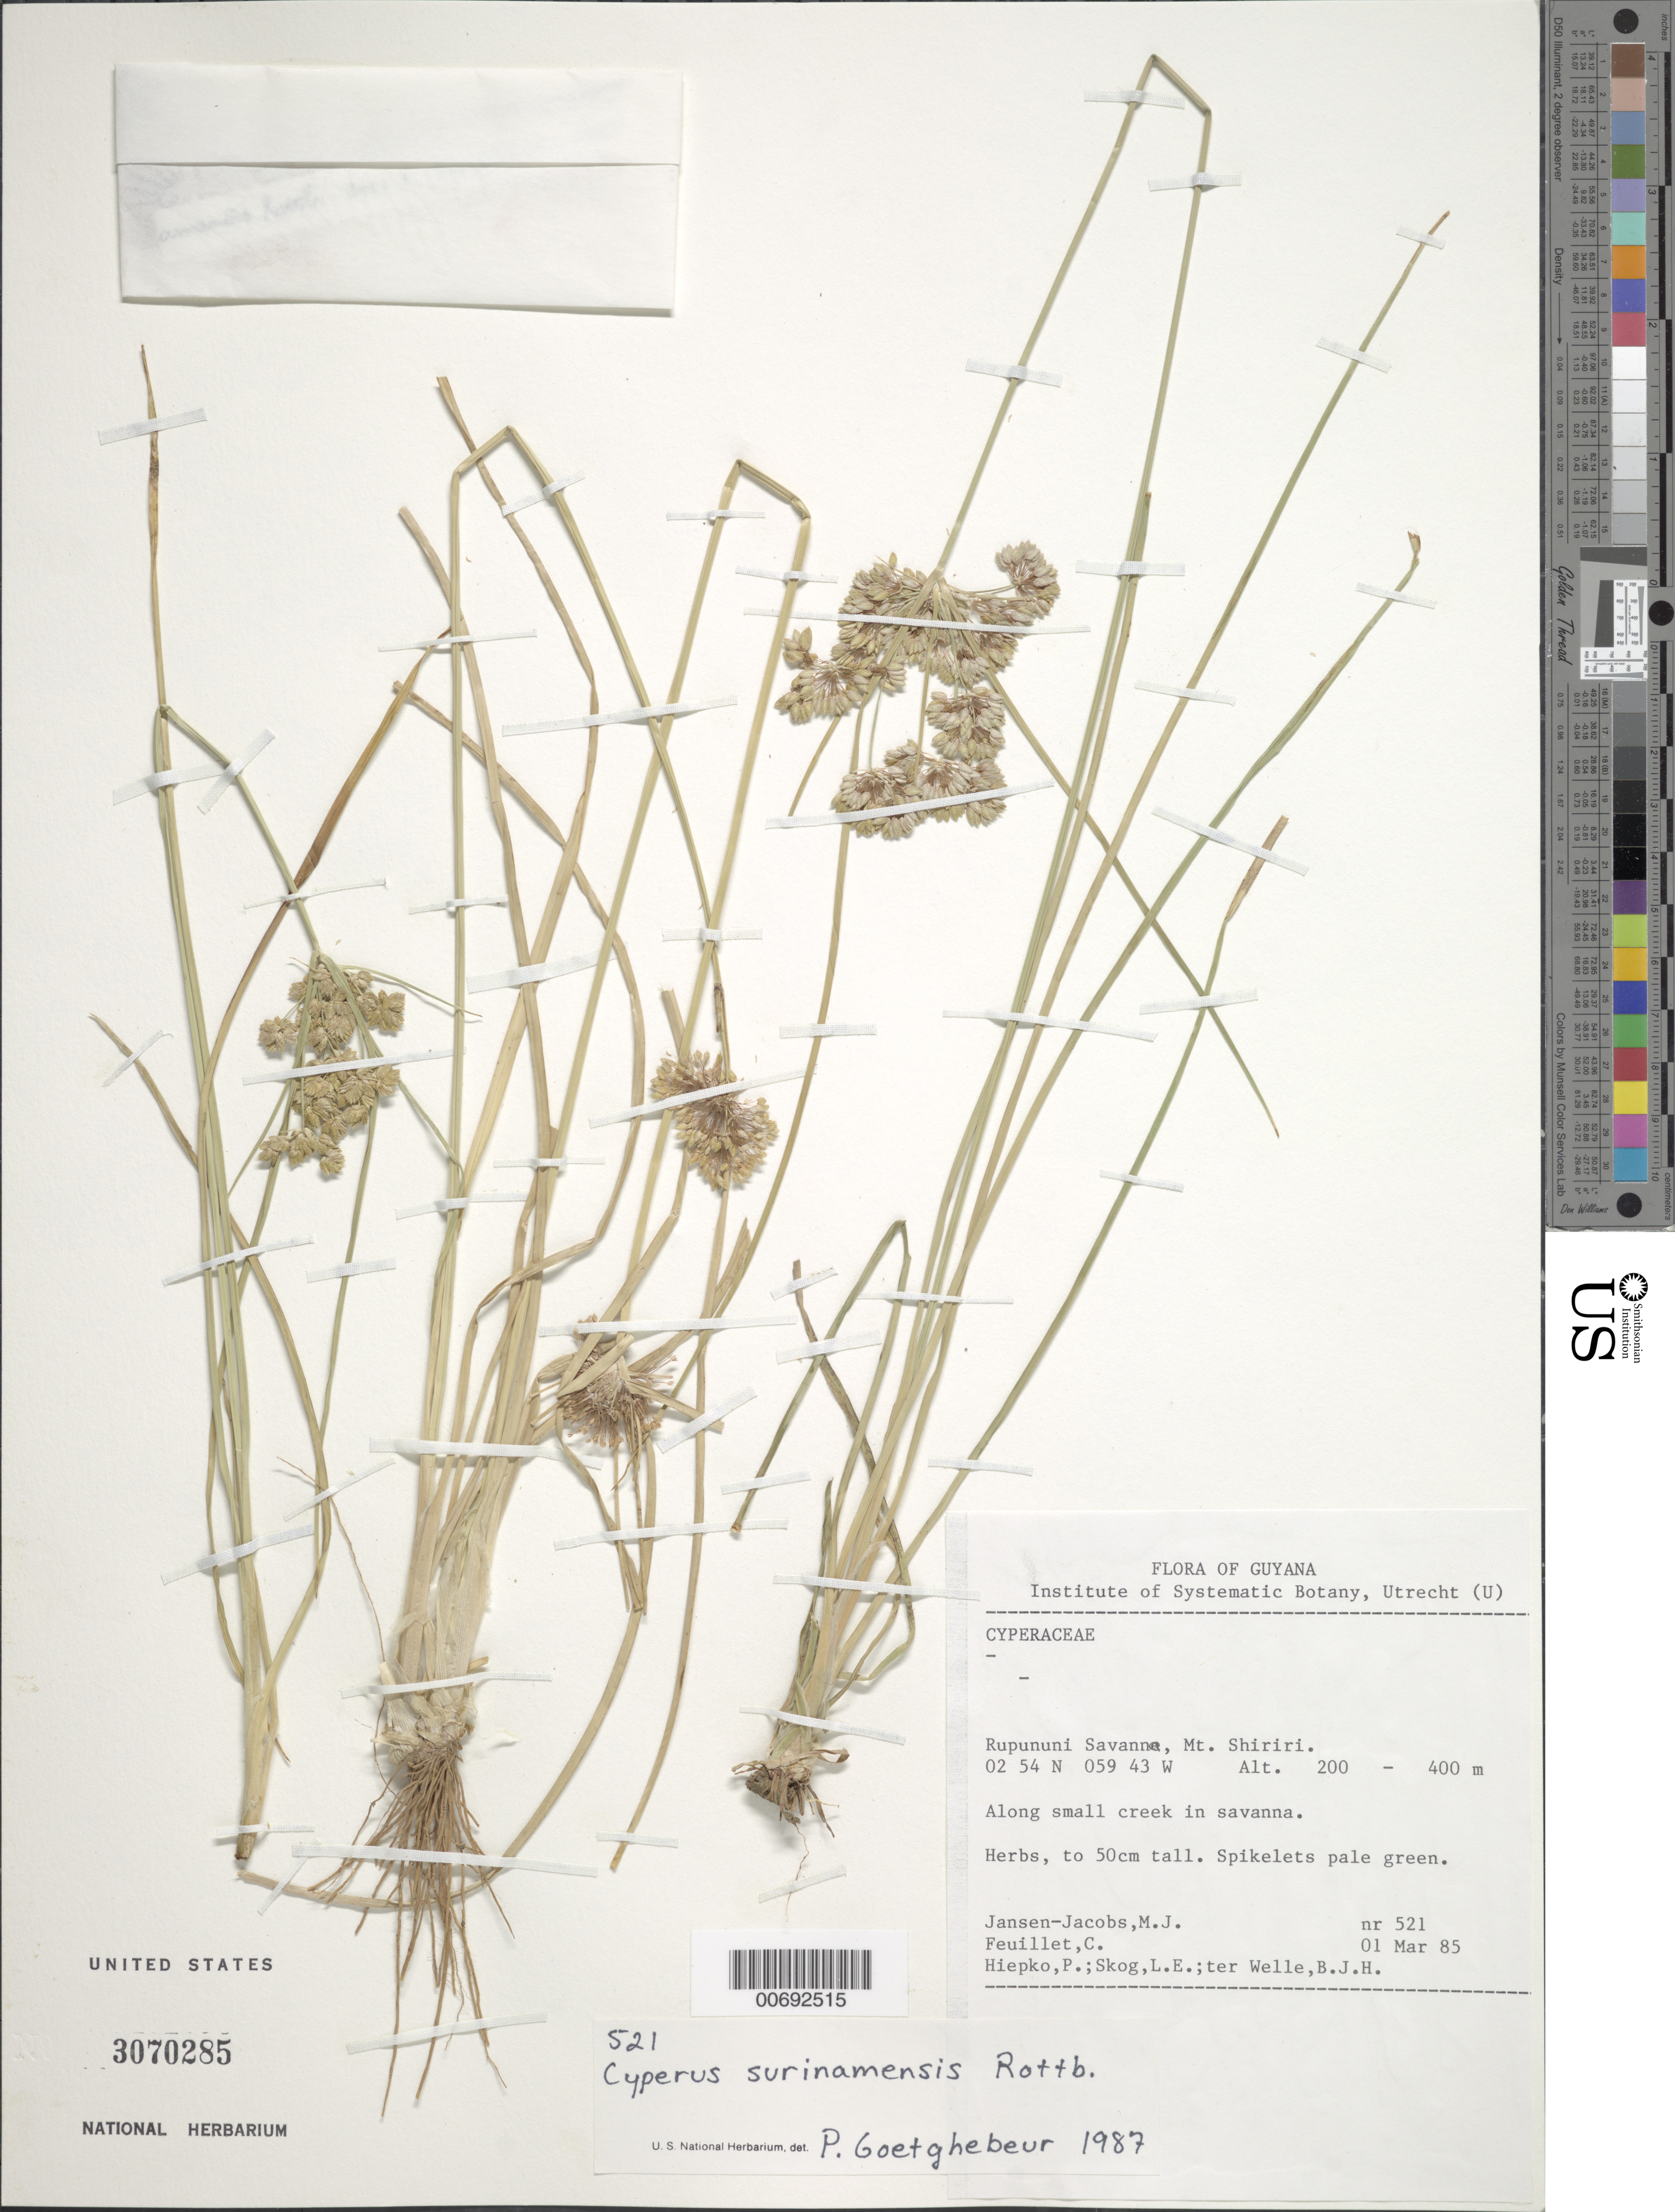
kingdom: Plantae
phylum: Tracheophyta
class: Liliopsida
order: Poales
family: Cyperaceae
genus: Cyperus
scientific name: Cyperus surinamensis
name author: Rottb.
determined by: Goetghebeur, P.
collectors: M. J. Jansen-Jacobs, C. Feuillet, P. H. Hiepko, L. E. Skog & B. Welle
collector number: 521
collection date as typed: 1-Mar-85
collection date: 1985-03-01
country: Guyana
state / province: U. Takutu-U. Essequibo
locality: Rupununi Savanna, Mt. Shiriri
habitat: Along small creek in savanna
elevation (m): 200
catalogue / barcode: US 3070285